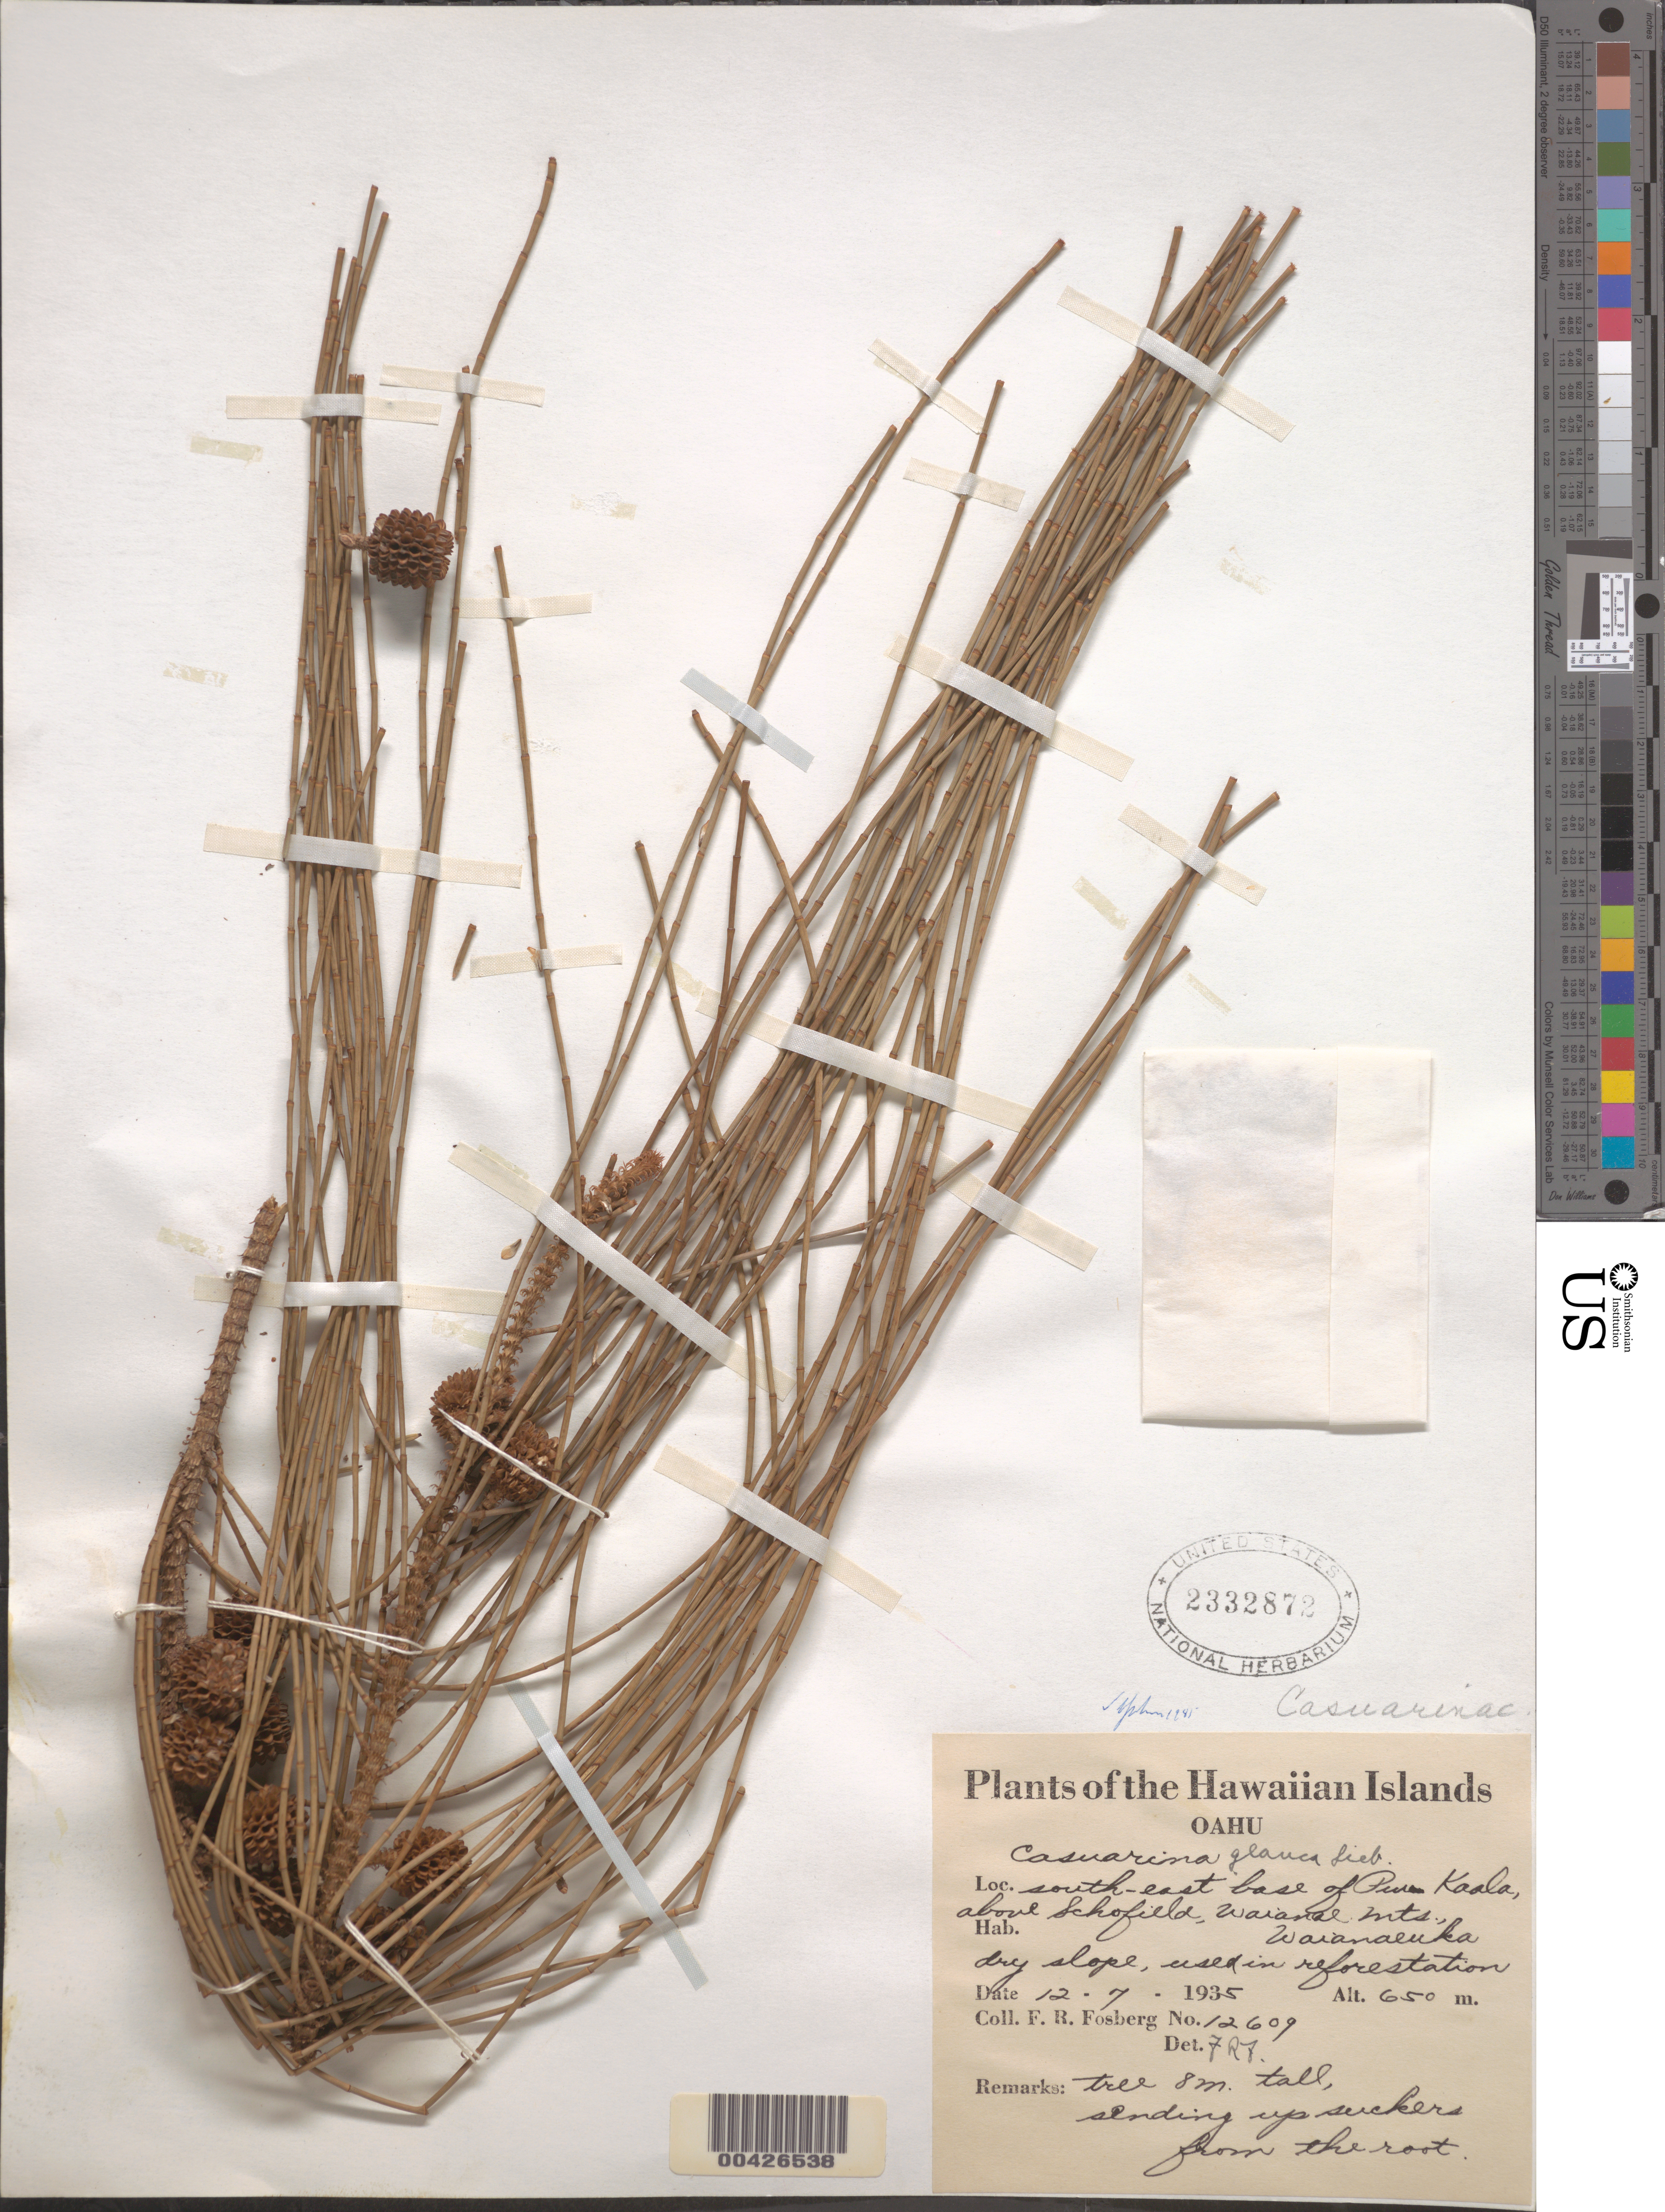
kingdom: Plantae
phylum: Tracheophyta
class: Magnoliopsida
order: Fagales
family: Casuarinaceae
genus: Casuarina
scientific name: Casuarina glauca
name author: Sieber ex Spreng.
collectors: F. R. Fosberg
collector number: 12609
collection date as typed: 7 Dec 1935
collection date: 1935-12-07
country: United States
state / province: Hawaii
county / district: Honolulu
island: Oahu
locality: South-east base of Puu Kaala, above Schofield, Waianae Mountains, Waianaeuka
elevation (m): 650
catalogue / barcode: US 2332872